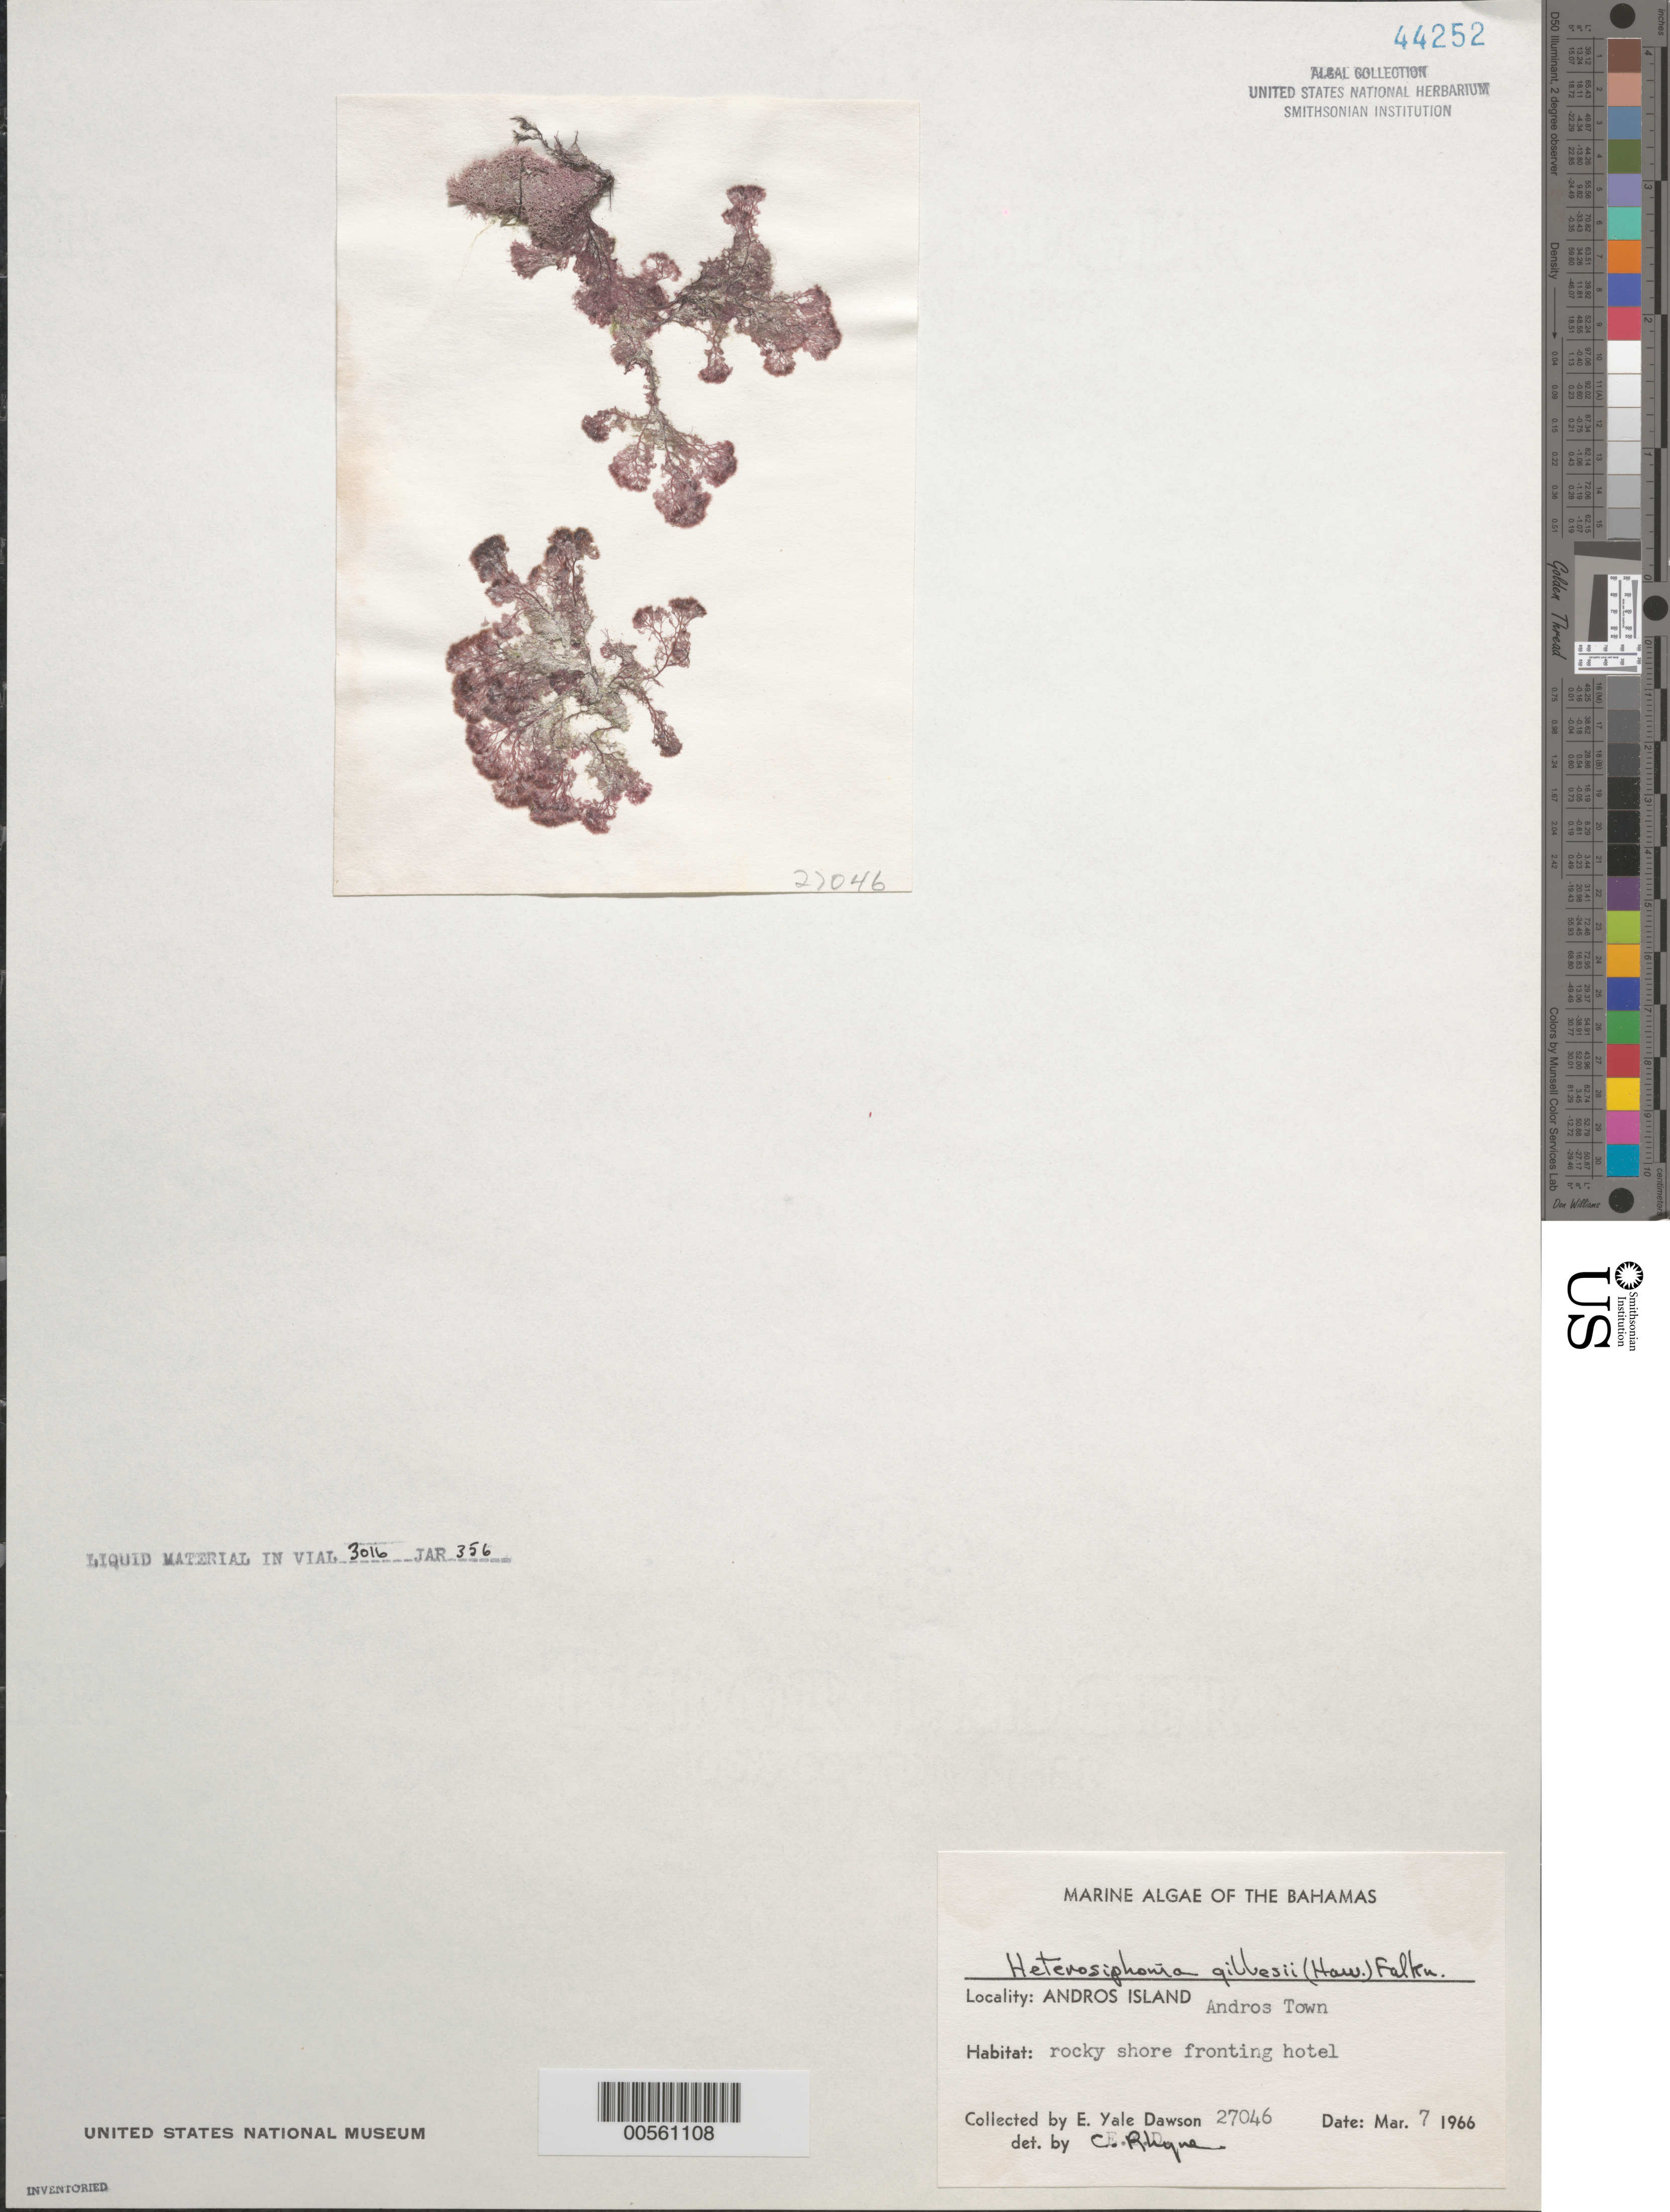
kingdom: Plantae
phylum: Rhodophyta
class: Florideophyceae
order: Ceramiales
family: Dasyaceae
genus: Heterosiphonia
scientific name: Heterosiphonia gibbesii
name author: (Harv.)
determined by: Rhyne, C. F.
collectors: E. Y. Dawson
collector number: EYD 27046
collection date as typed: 07 Mar 1966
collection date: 1966-03-07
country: Bahamas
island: Andros Island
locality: Andros Town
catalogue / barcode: US 44252